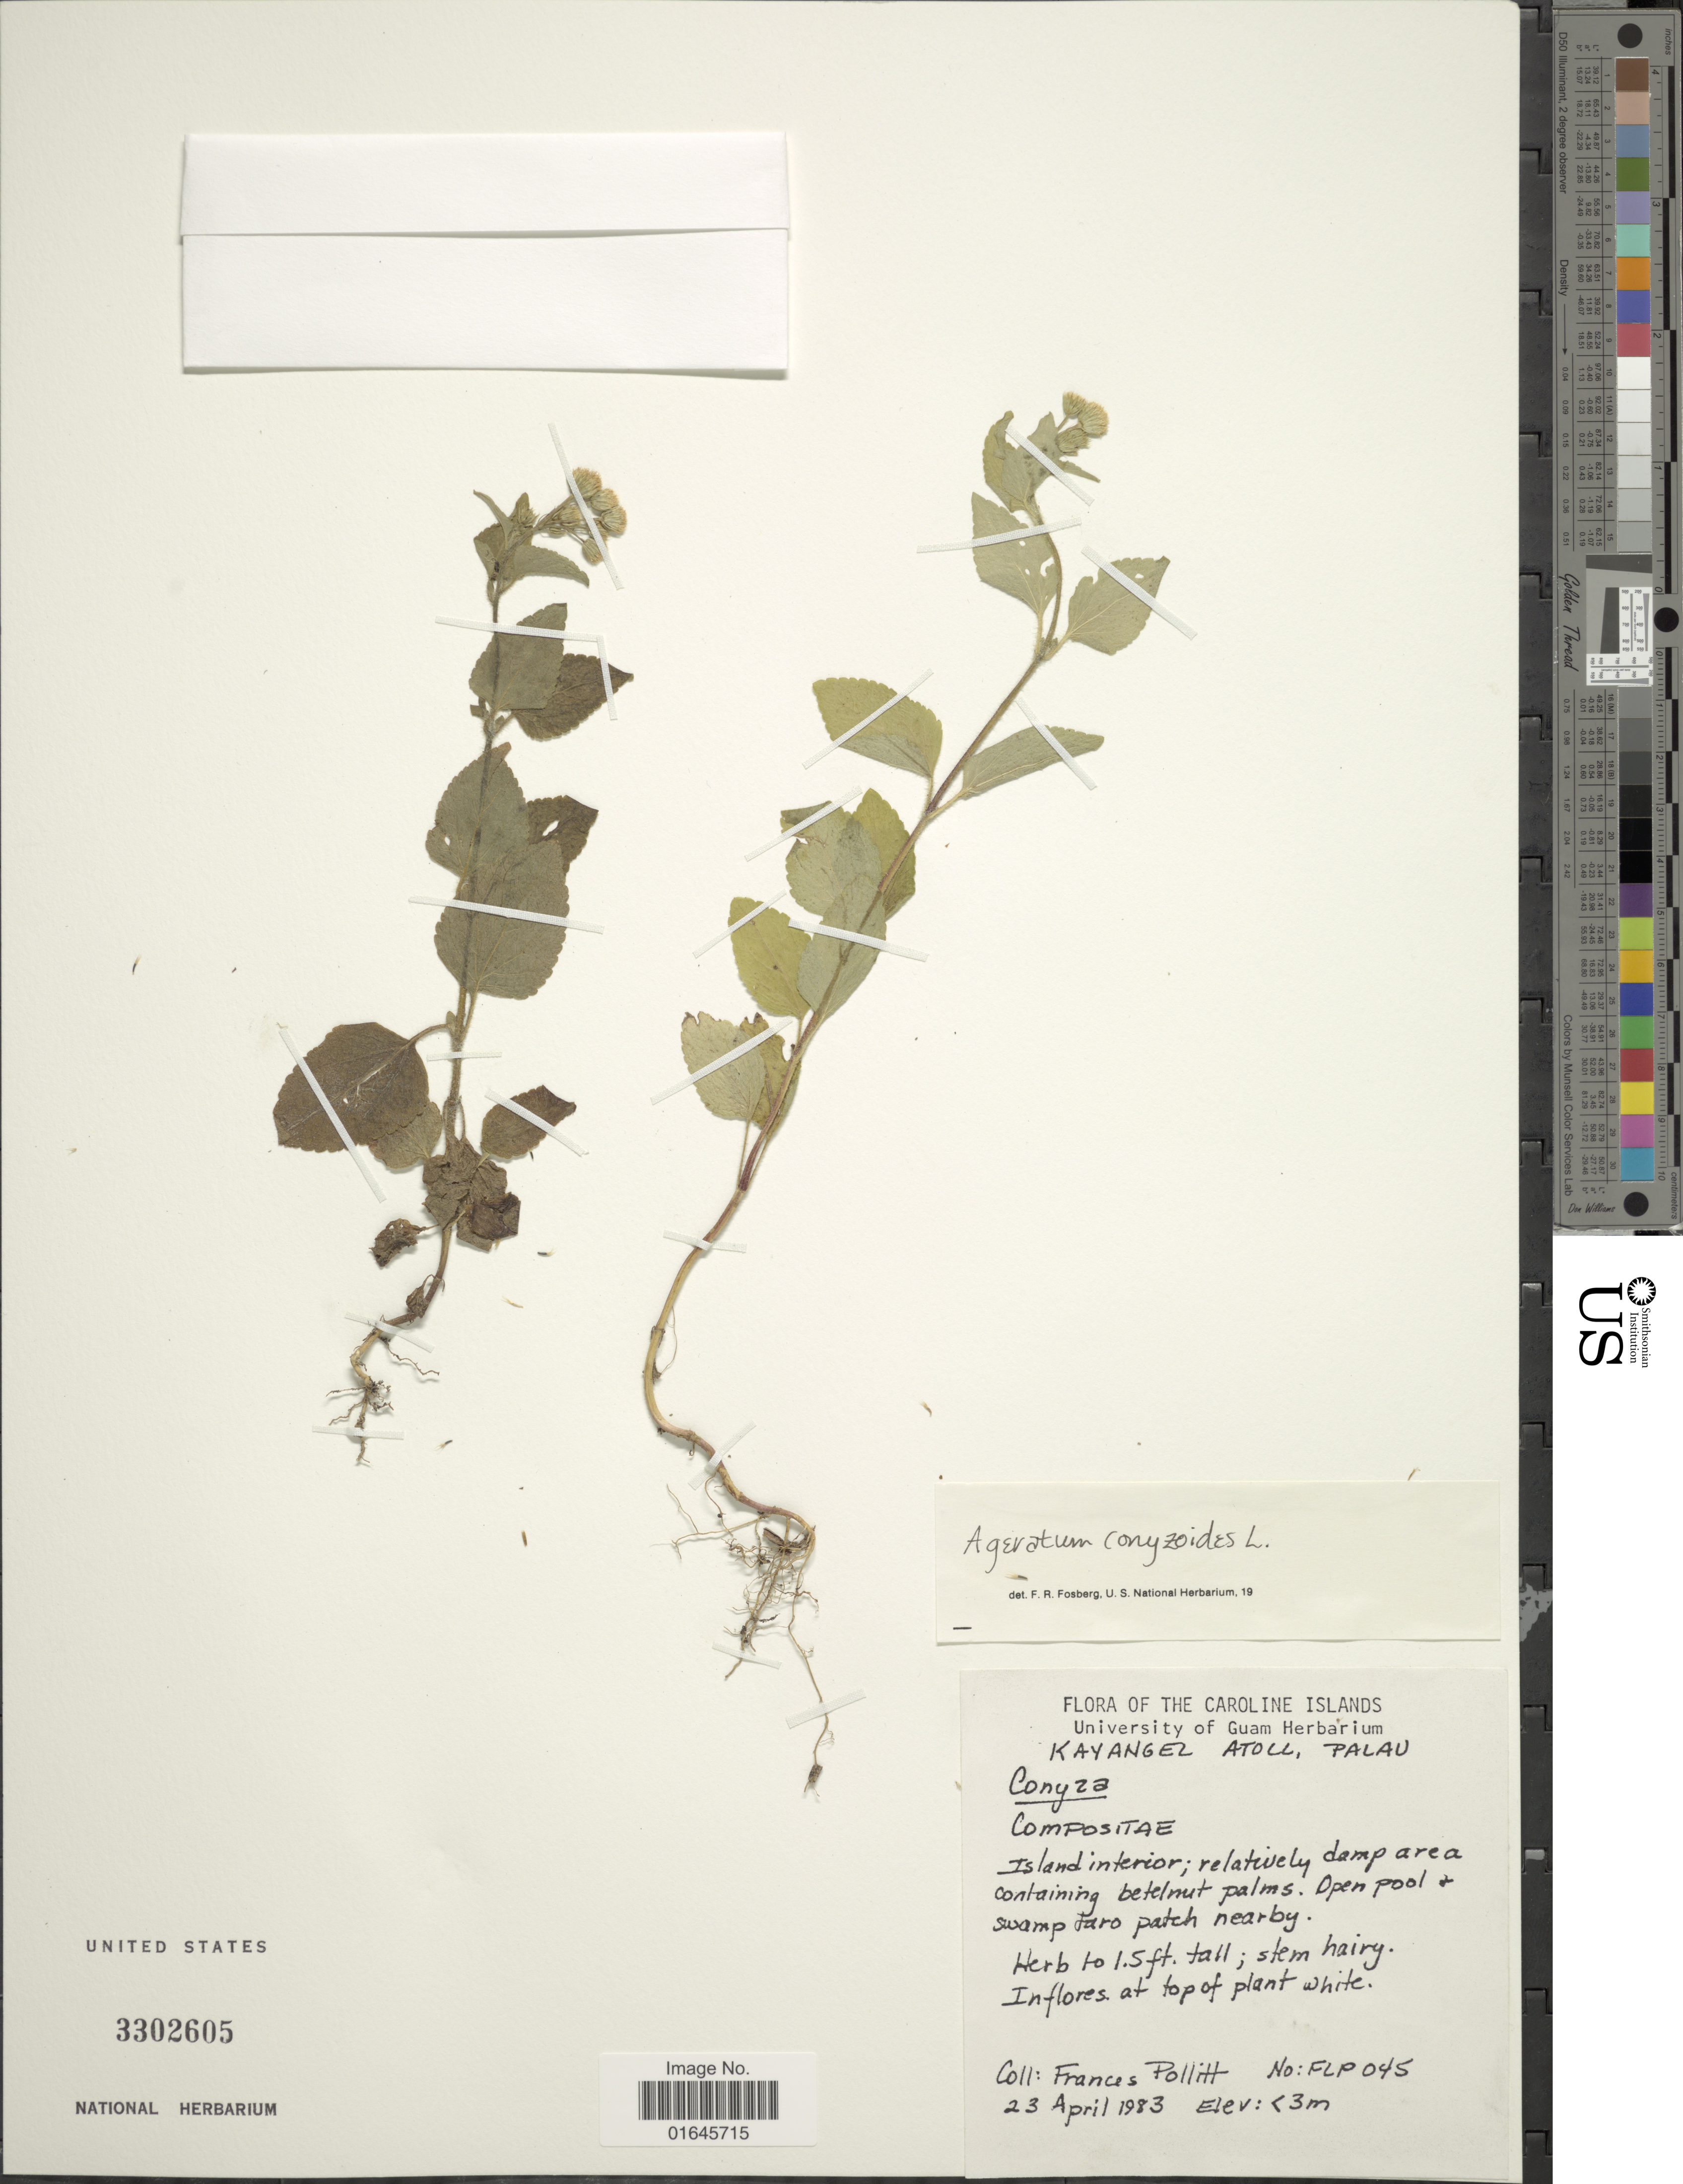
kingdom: Plantae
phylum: Tracheophyta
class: Magnoliopsida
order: Asterales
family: Asteraceae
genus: Ageratum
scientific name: Ageratum conyzoides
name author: L.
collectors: F. Pollitt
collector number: FLP045*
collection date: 1983-04-23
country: Palau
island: Ngcheangel [Kayangel] Atoll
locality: Kayangez Atoll, Palau, Island interior, relativly damp area containing betelnut palm, Open pool+ swamp faro patch nearby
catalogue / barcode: US 3302605